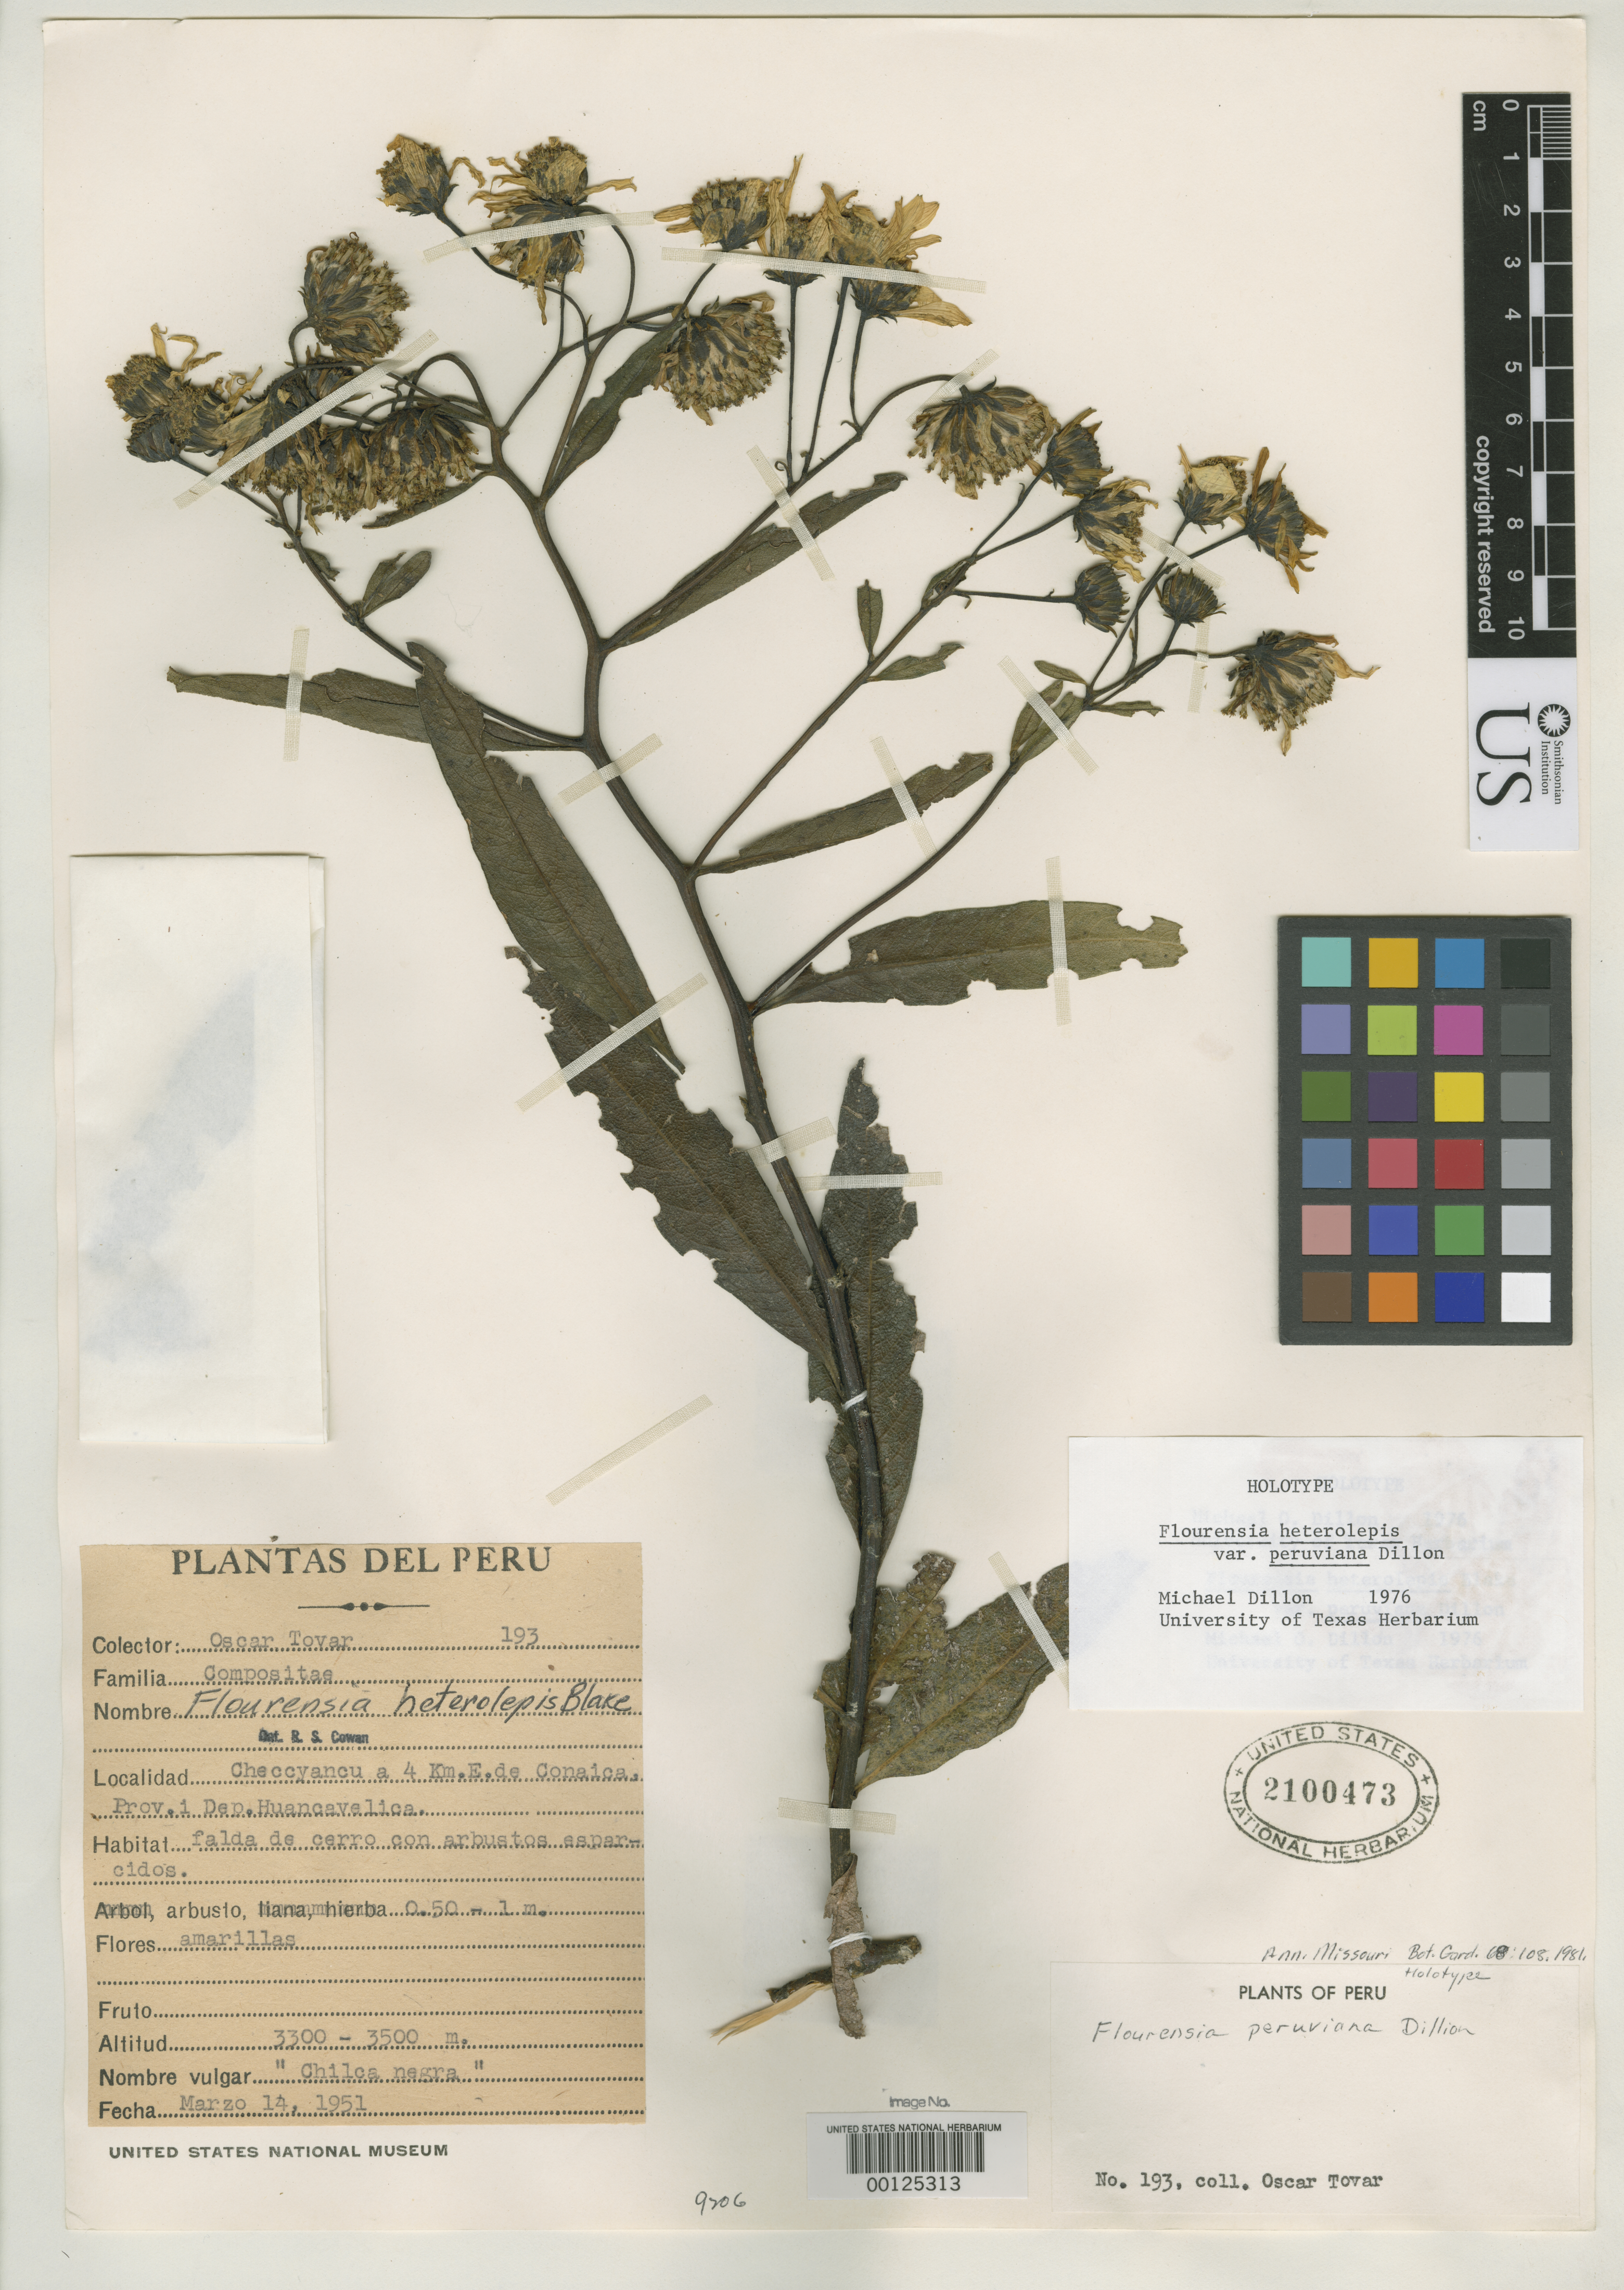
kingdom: Plantae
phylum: Tracheophyta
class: Magnoliopsida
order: Asterales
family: Asteraceae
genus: Flourensia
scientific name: Flourensia peruviana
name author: M.O. Dillon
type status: Holotype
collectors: Ó. Tovar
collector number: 193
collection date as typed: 14 Mar 1951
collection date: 1951-03-14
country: Peru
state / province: Huancavelica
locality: Checcyancu a 4 km E de Coniaca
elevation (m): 3000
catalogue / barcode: US 2100473